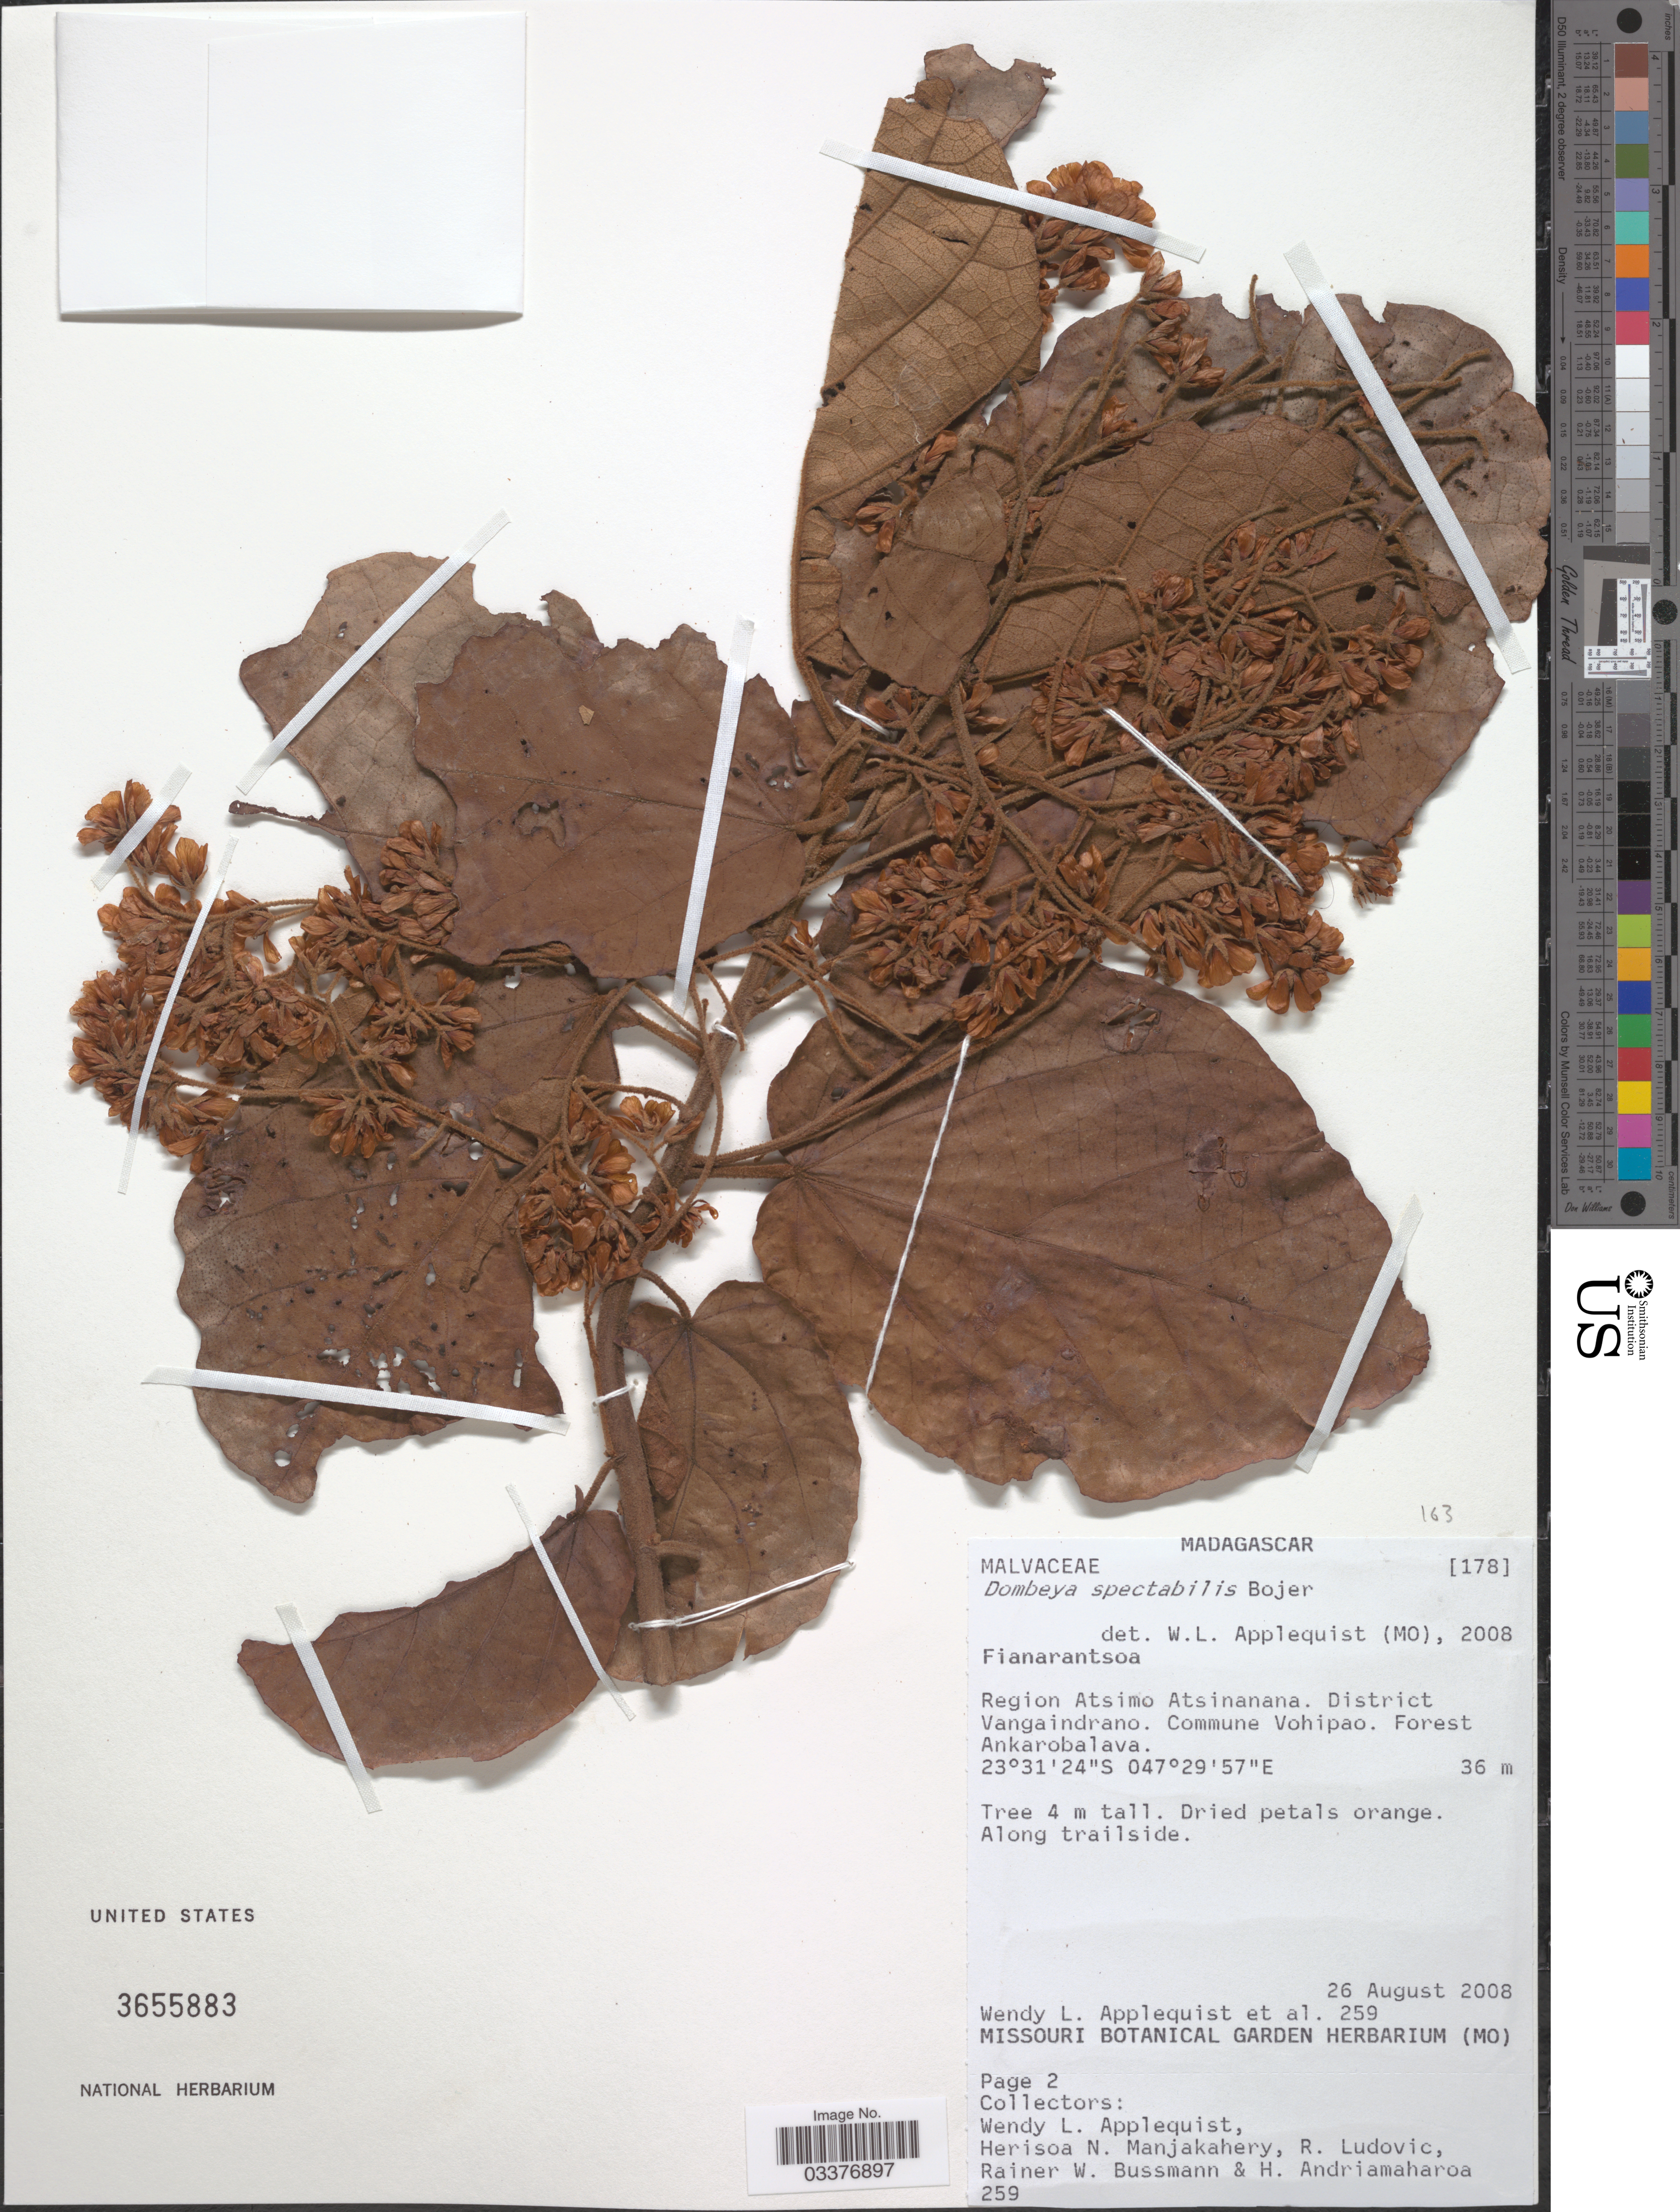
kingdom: Plantae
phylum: Tracheophyta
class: Magnoliopsida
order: Malvales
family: Malvaceae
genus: Dombeya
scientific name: Dombeya spectabilis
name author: Bojer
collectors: W. Applequist, H. N. Manjakahery, R. Ludovic, R. W. Bussmann & H. Andriamaharoa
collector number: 259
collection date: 2008-08-26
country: Madagascar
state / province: Atsimo-Atsinanana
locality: Region Atsimo Atsinanana. District Vangaindrano. Commune Vohipao. Forest Ankarobalava.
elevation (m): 36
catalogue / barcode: US 3655883